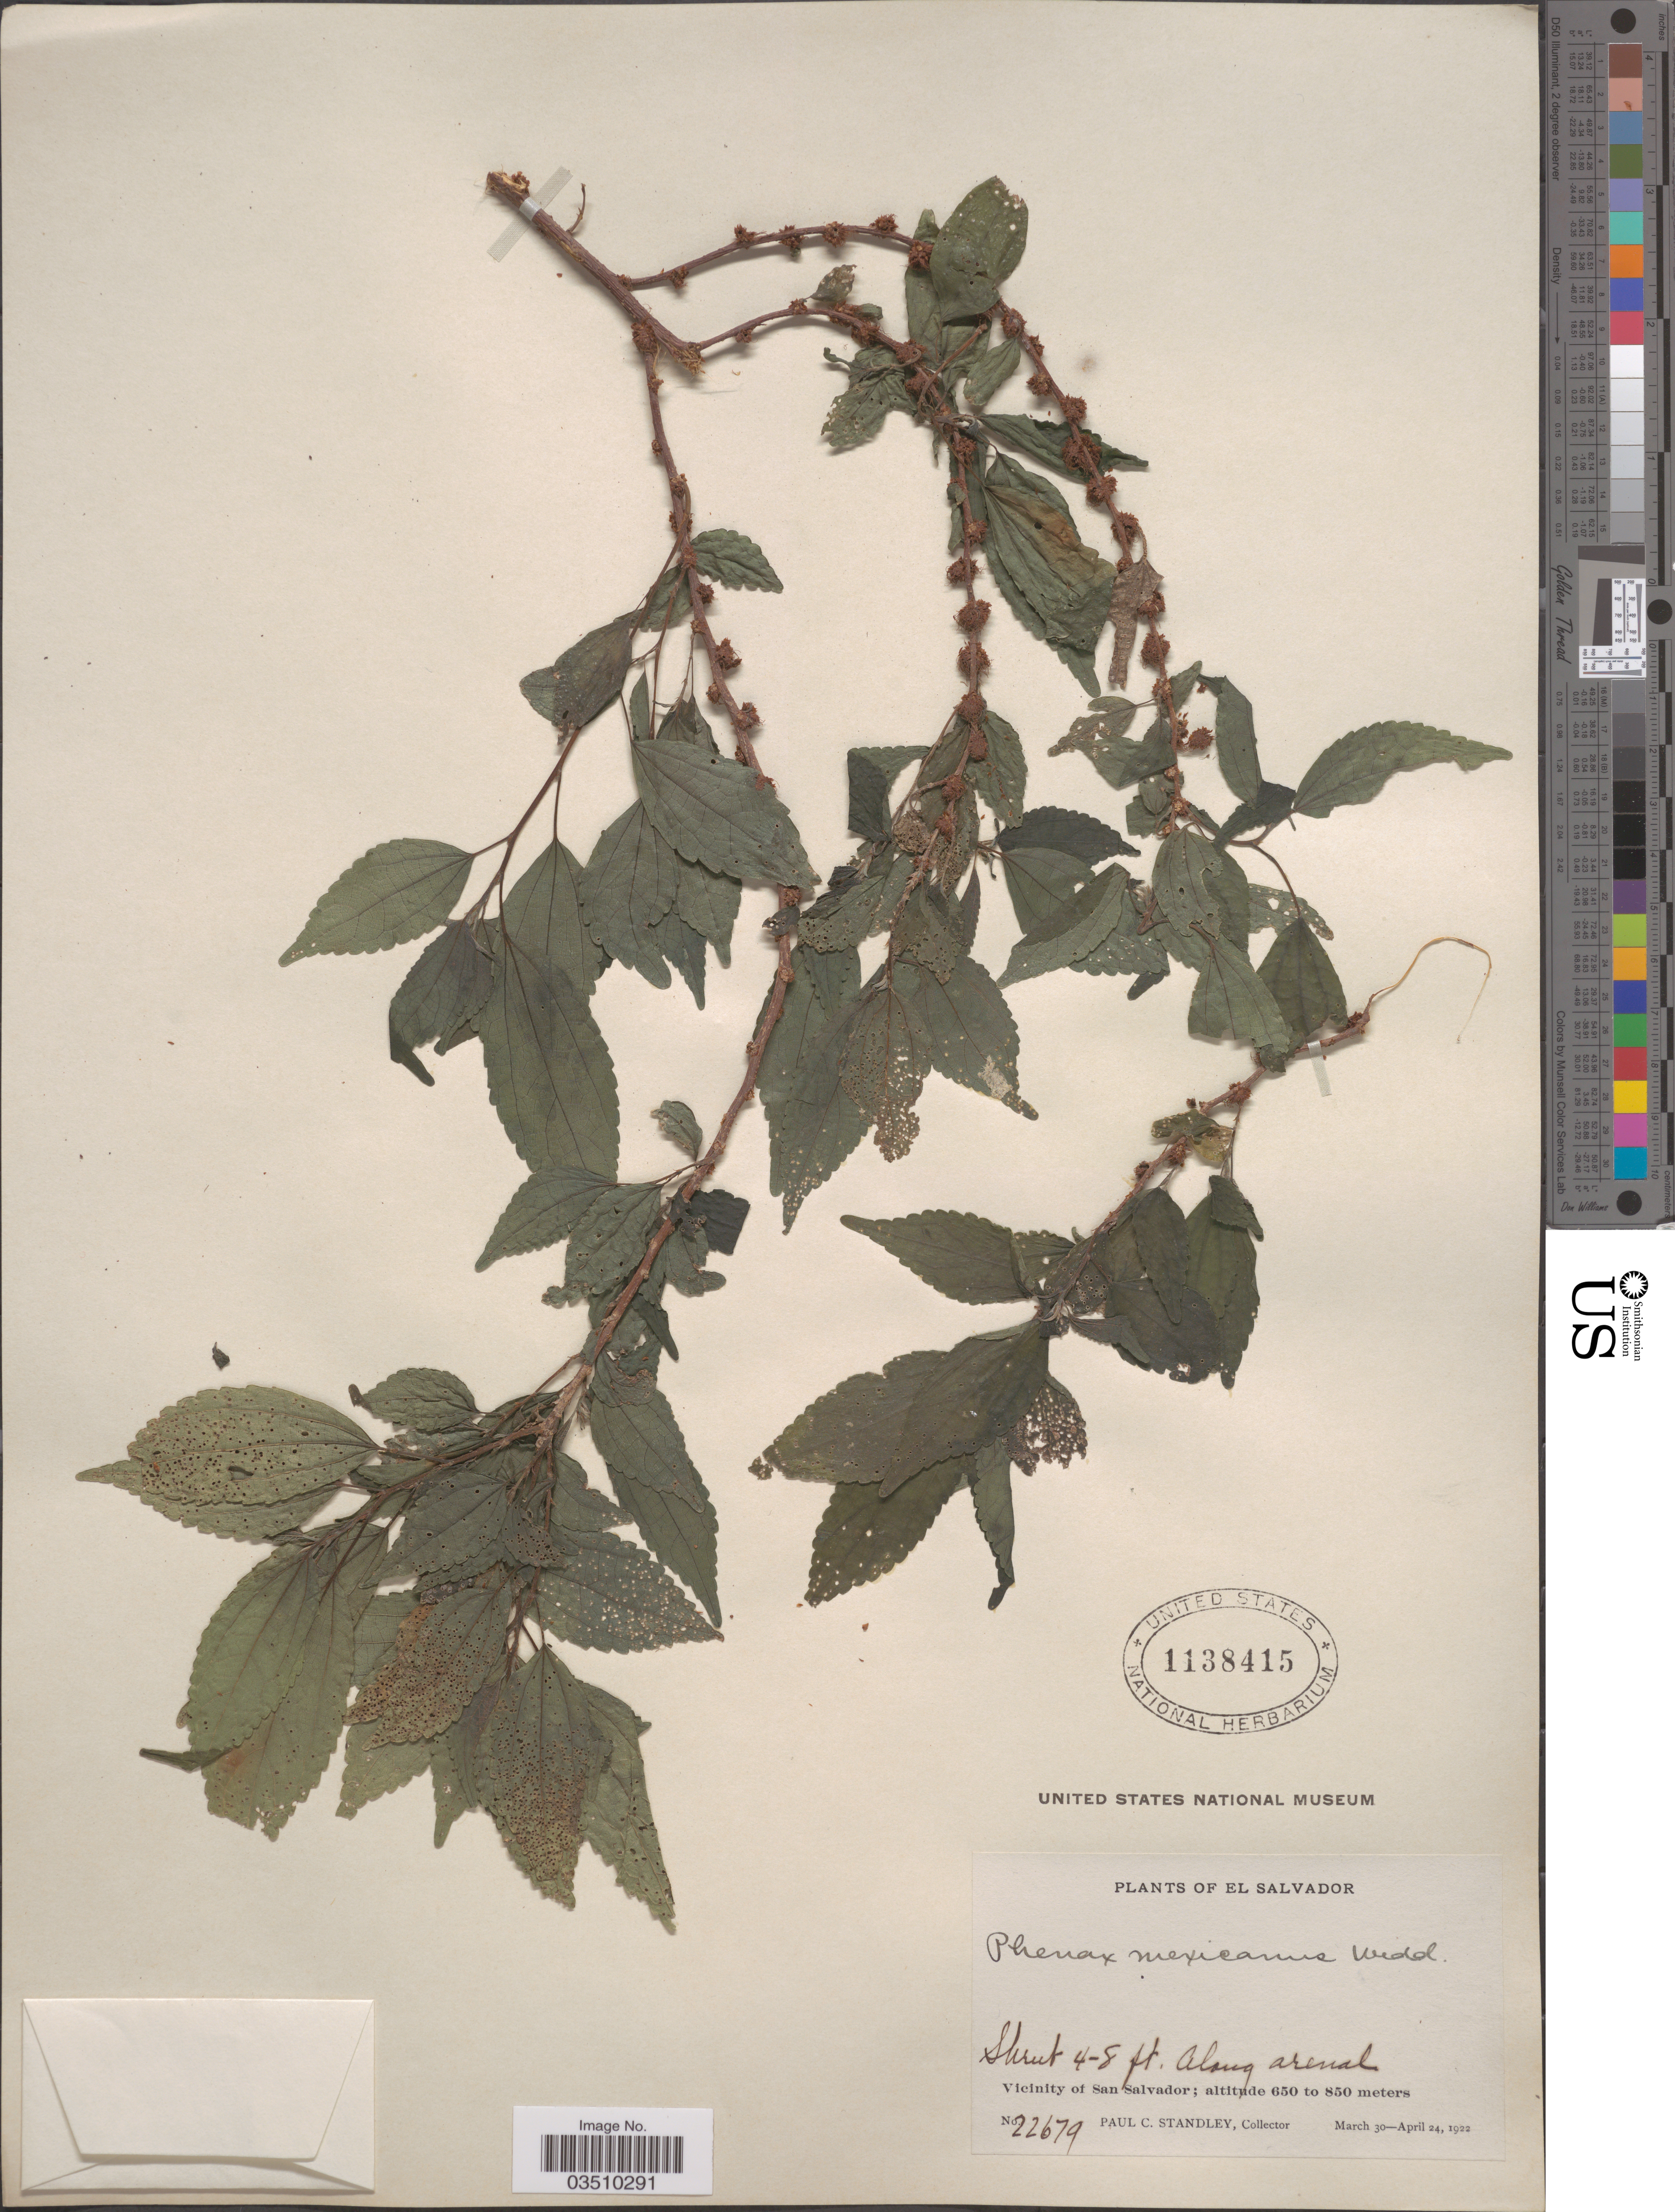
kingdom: Plantae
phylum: Tracheophyta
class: Magnoliopsida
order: Rosales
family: Urticaceae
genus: Phenax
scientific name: Phenax mexicanus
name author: Wedd.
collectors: P. C. Standley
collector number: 22679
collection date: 1922-03-30/1922-04-24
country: El Salvador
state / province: San Salvador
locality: Along arenal. Vicinity of San Salvador.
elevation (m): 650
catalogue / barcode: US 1138415